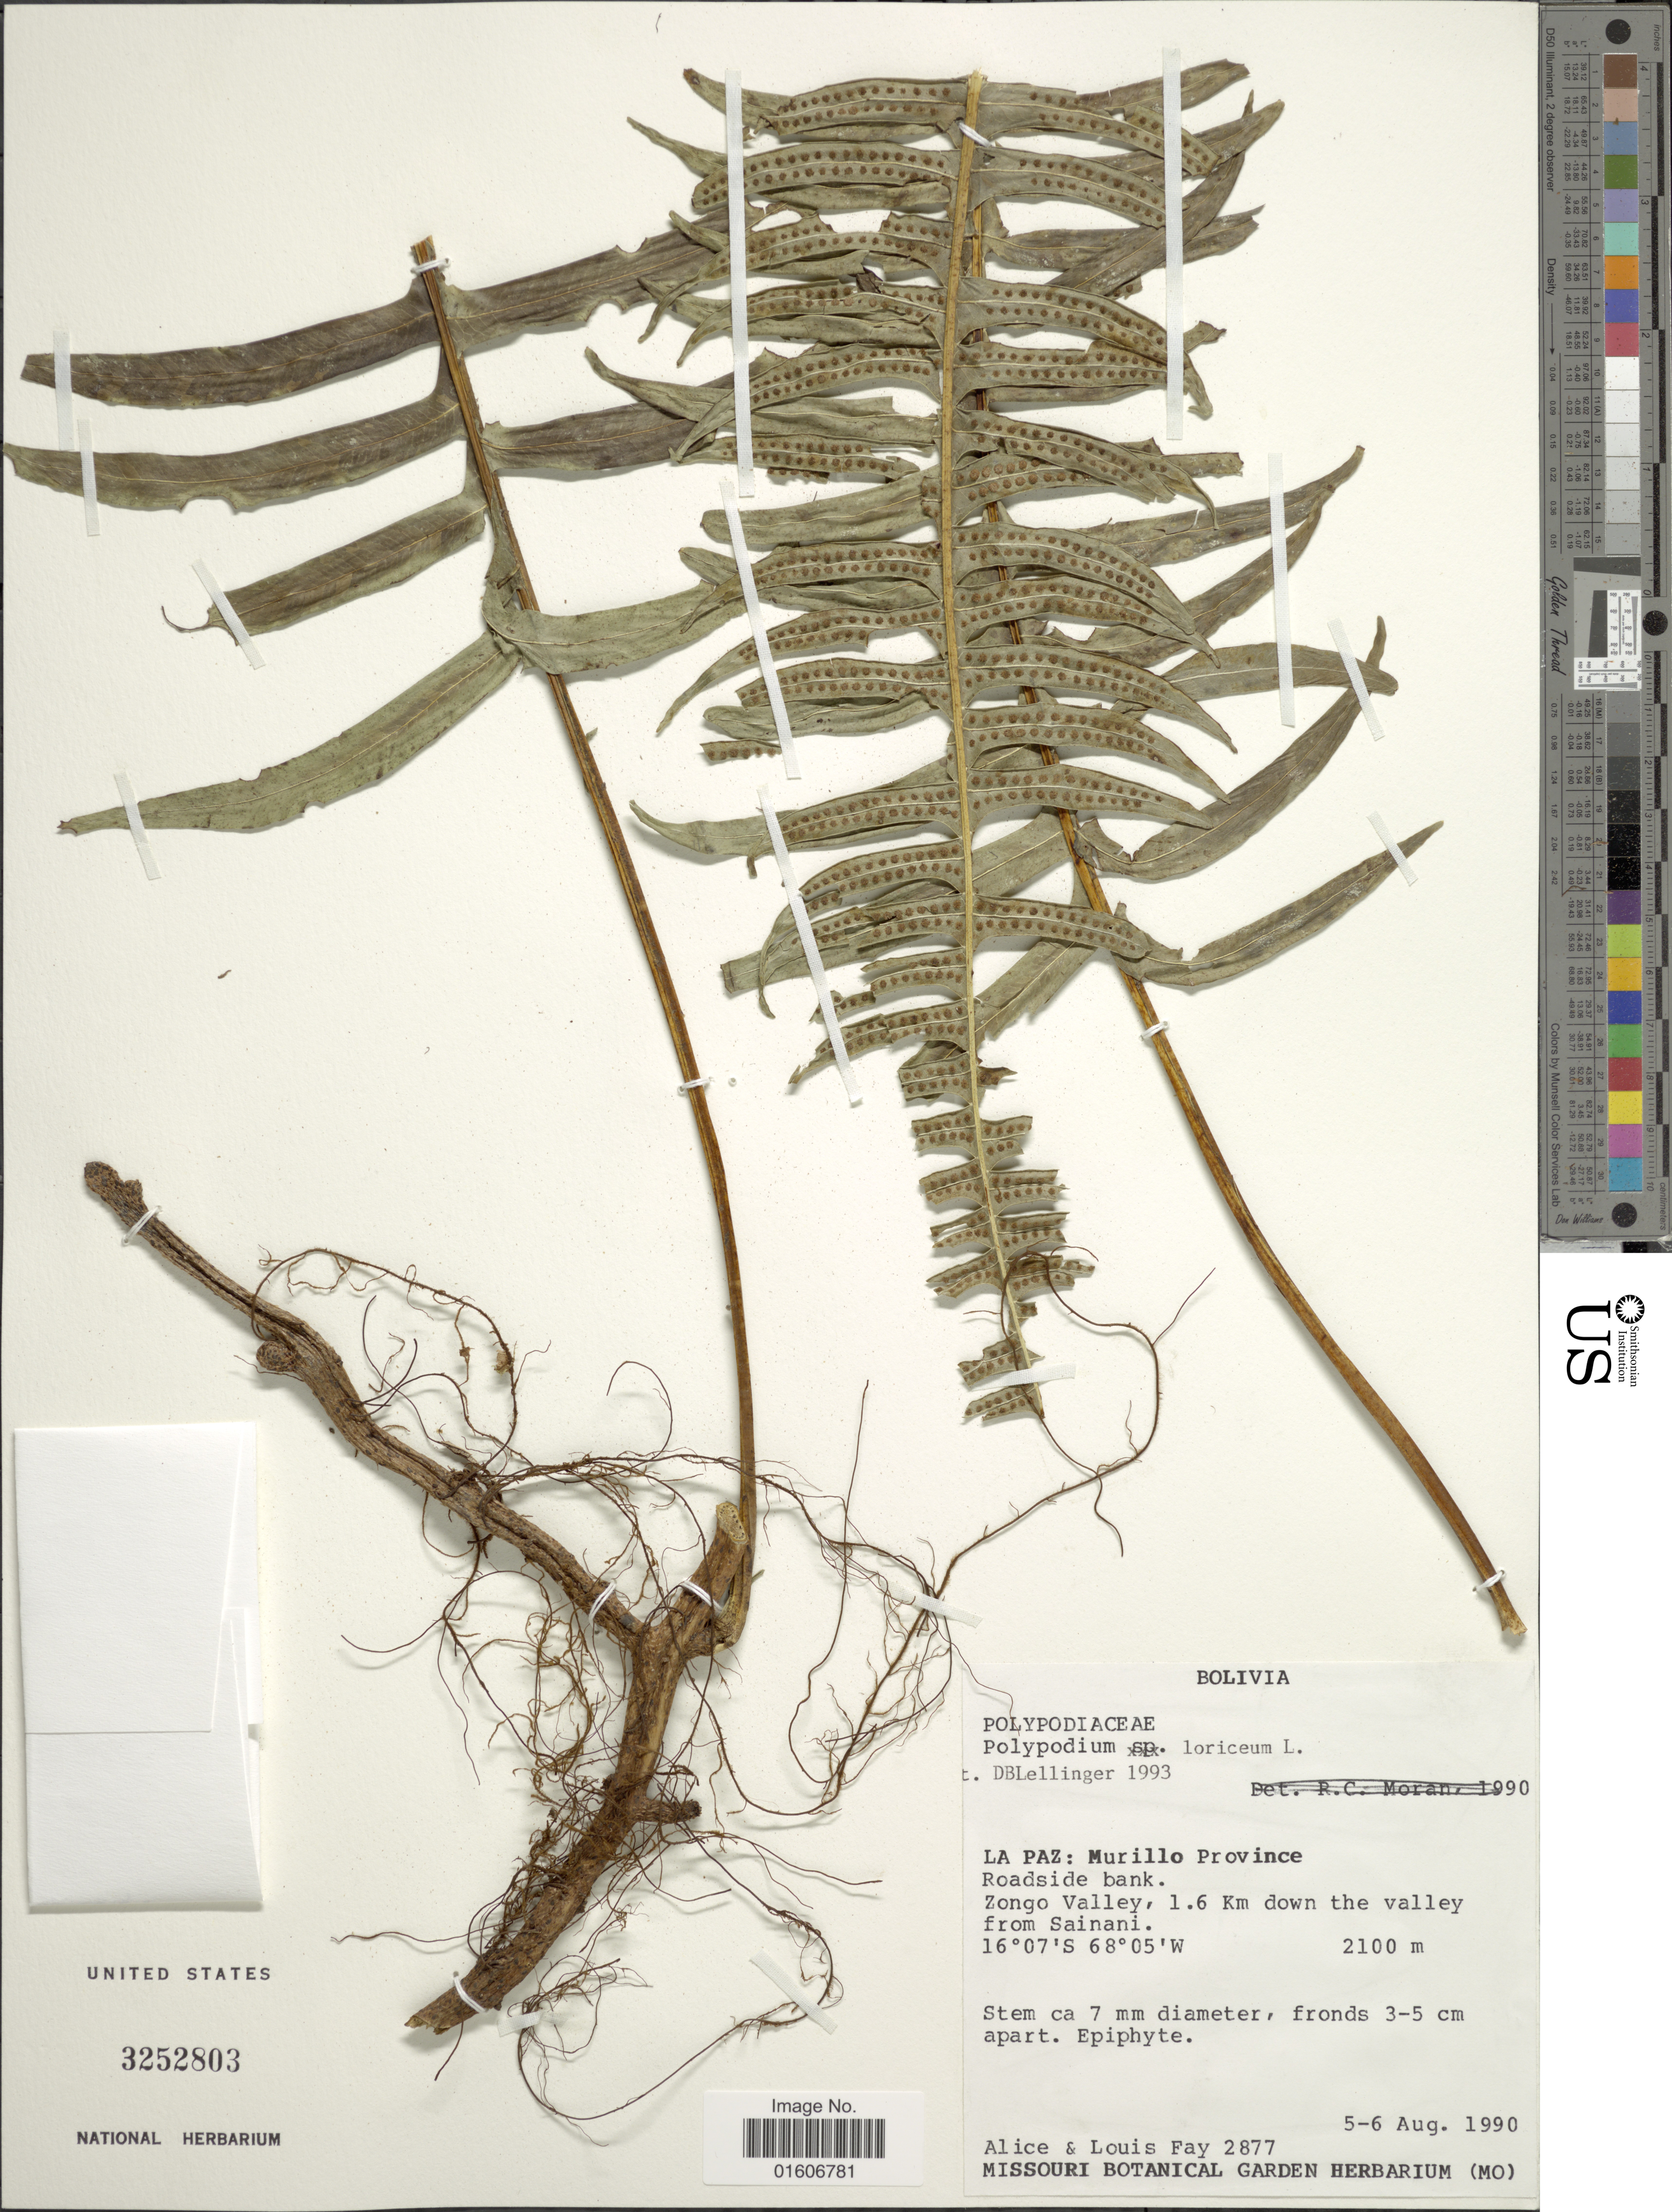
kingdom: Plantae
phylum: Tracheophyta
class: Polypodiopsida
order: Polypodiales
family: Polypodiaceae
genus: Serpocaulon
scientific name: Serpocaulon loriceum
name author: (L.) A.R. Sm.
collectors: A. Fay & L. Fay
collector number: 2877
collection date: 1990-08-05/1990-08-09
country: Bolivia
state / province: La Paz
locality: Murillo Province, Roadside bank, Zongo Valley, 1.6 Km down the valley from Sainani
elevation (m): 2100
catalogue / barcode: US 3252803